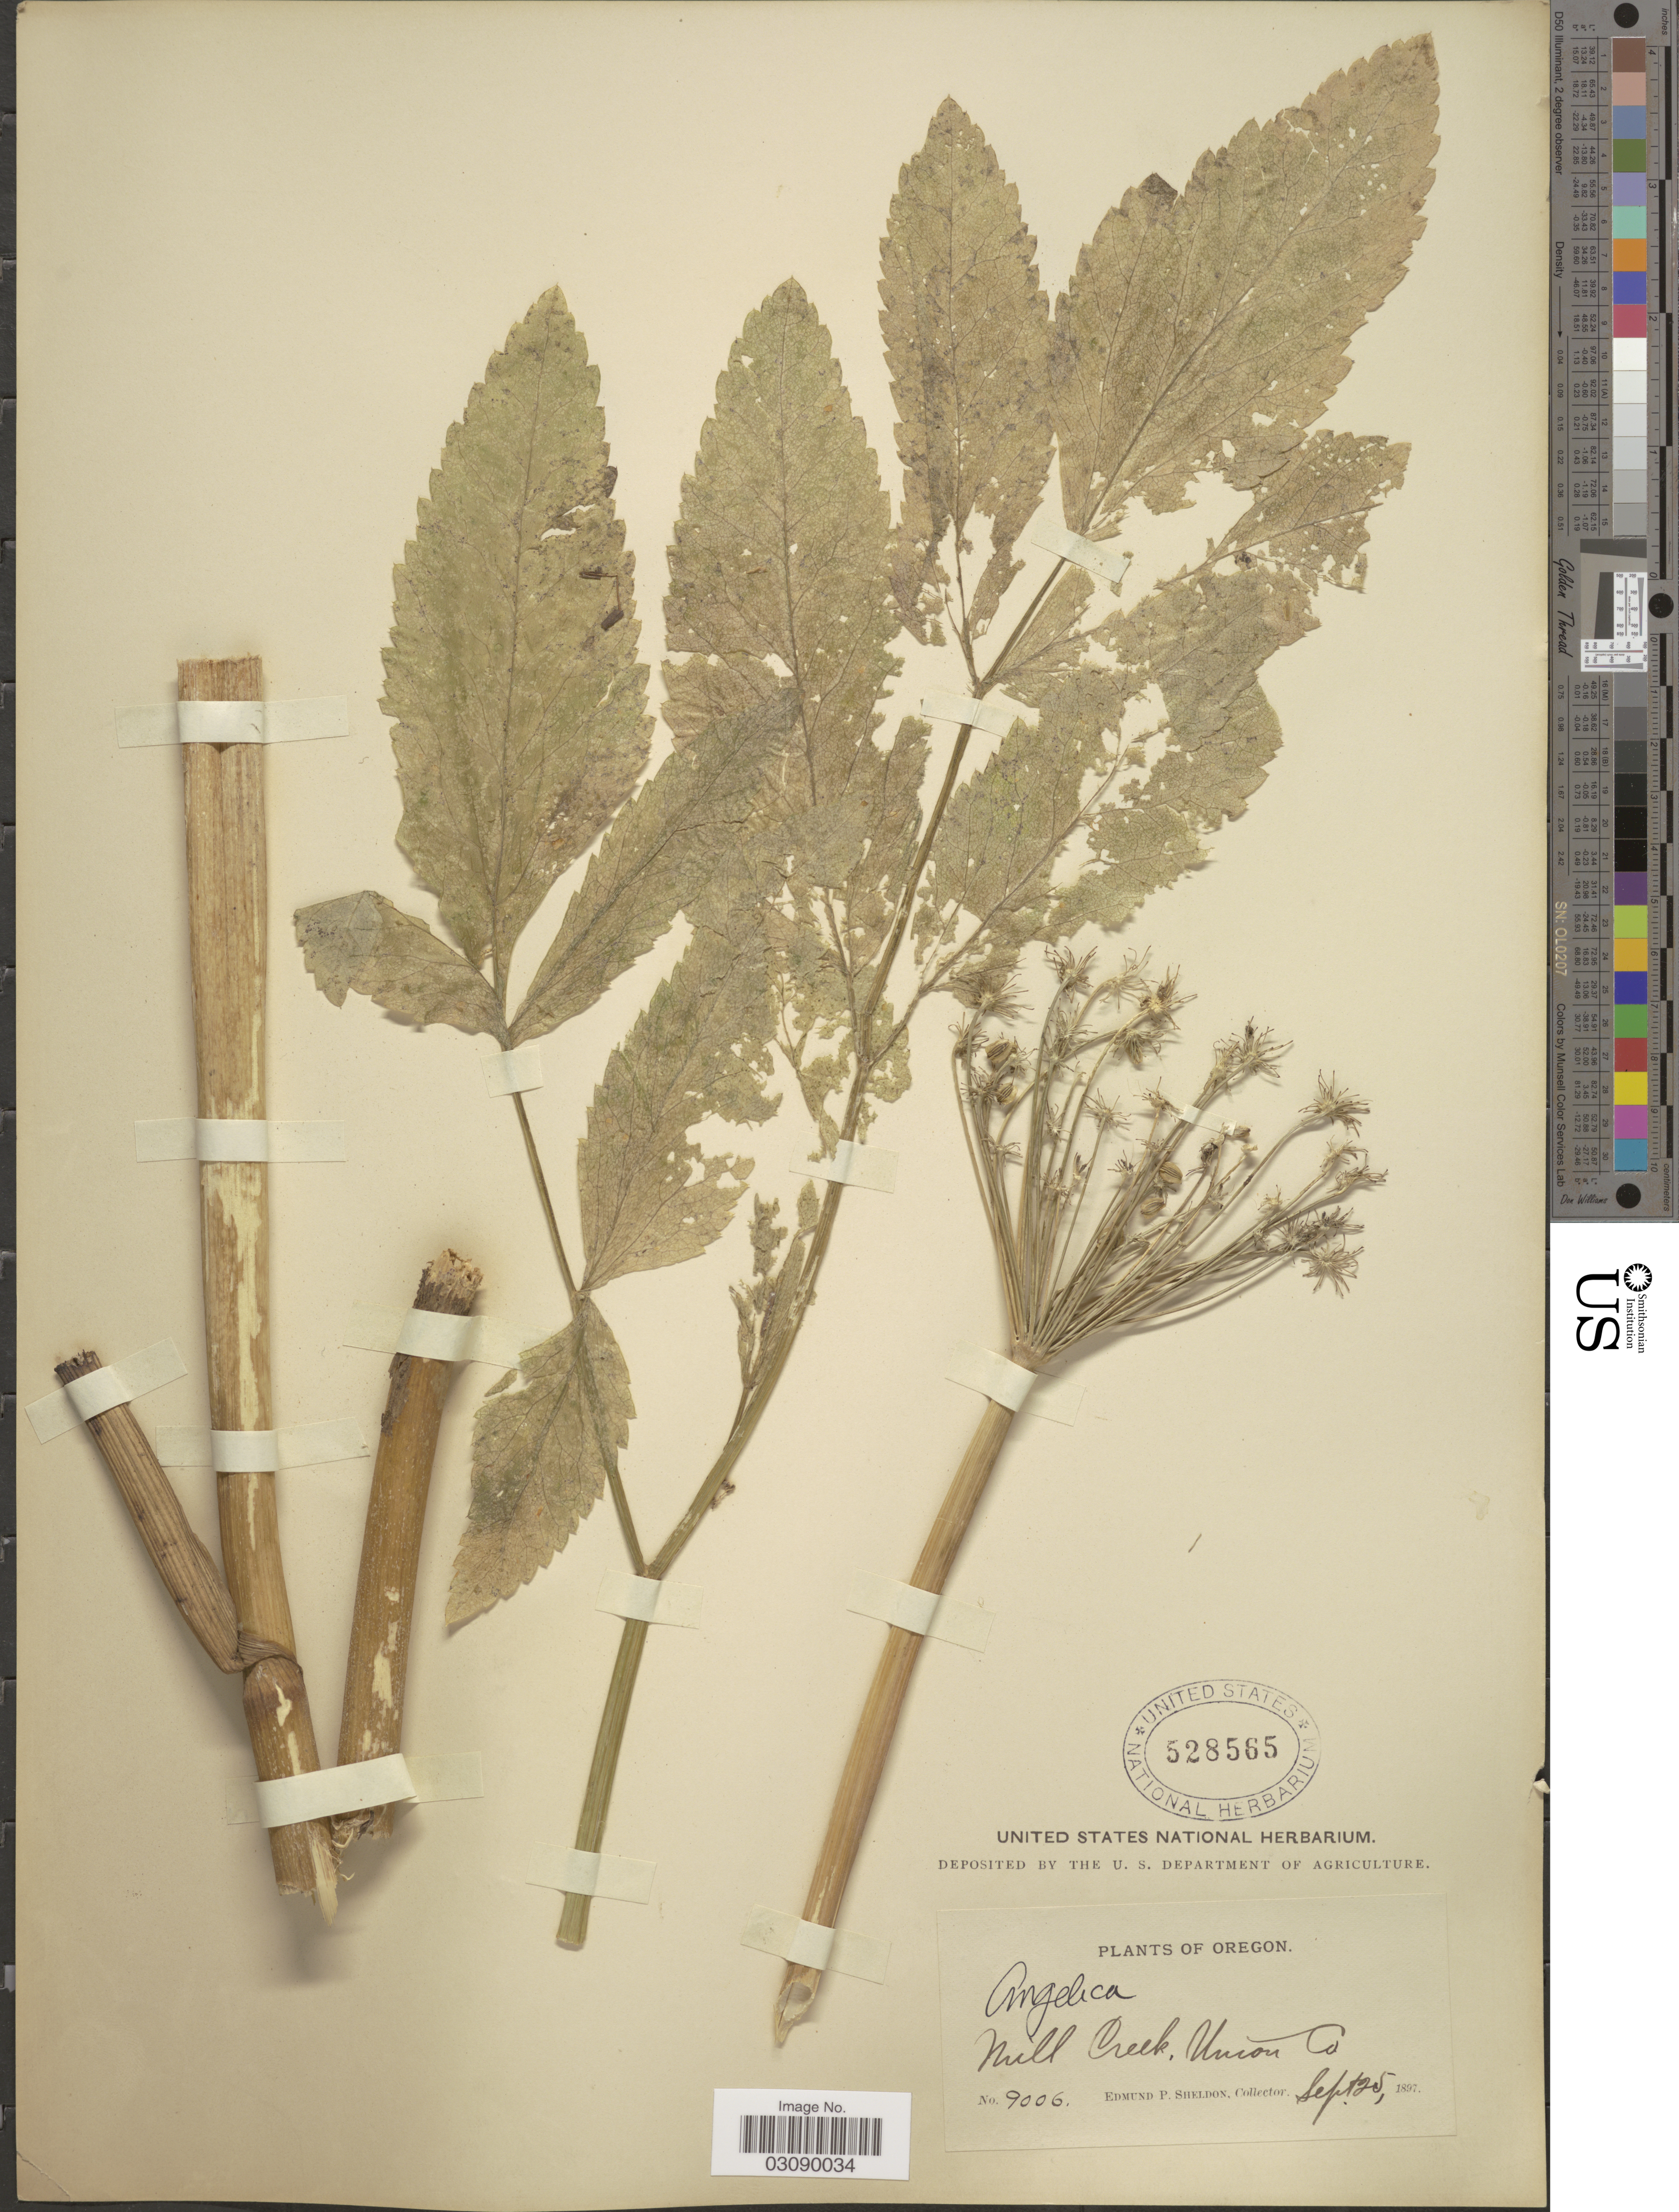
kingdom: Plantae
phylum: Tracheophyta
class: Magnoliopsida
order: Apiales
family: Apiaceae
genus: Angelica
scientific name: Angelica arguta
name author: Nutt.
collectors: E. P. Sheldon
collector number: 9006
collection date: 1897-09-25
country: United States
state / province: Oregon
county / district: Union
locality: Null Creek, Union Co.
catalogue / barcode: US 528565